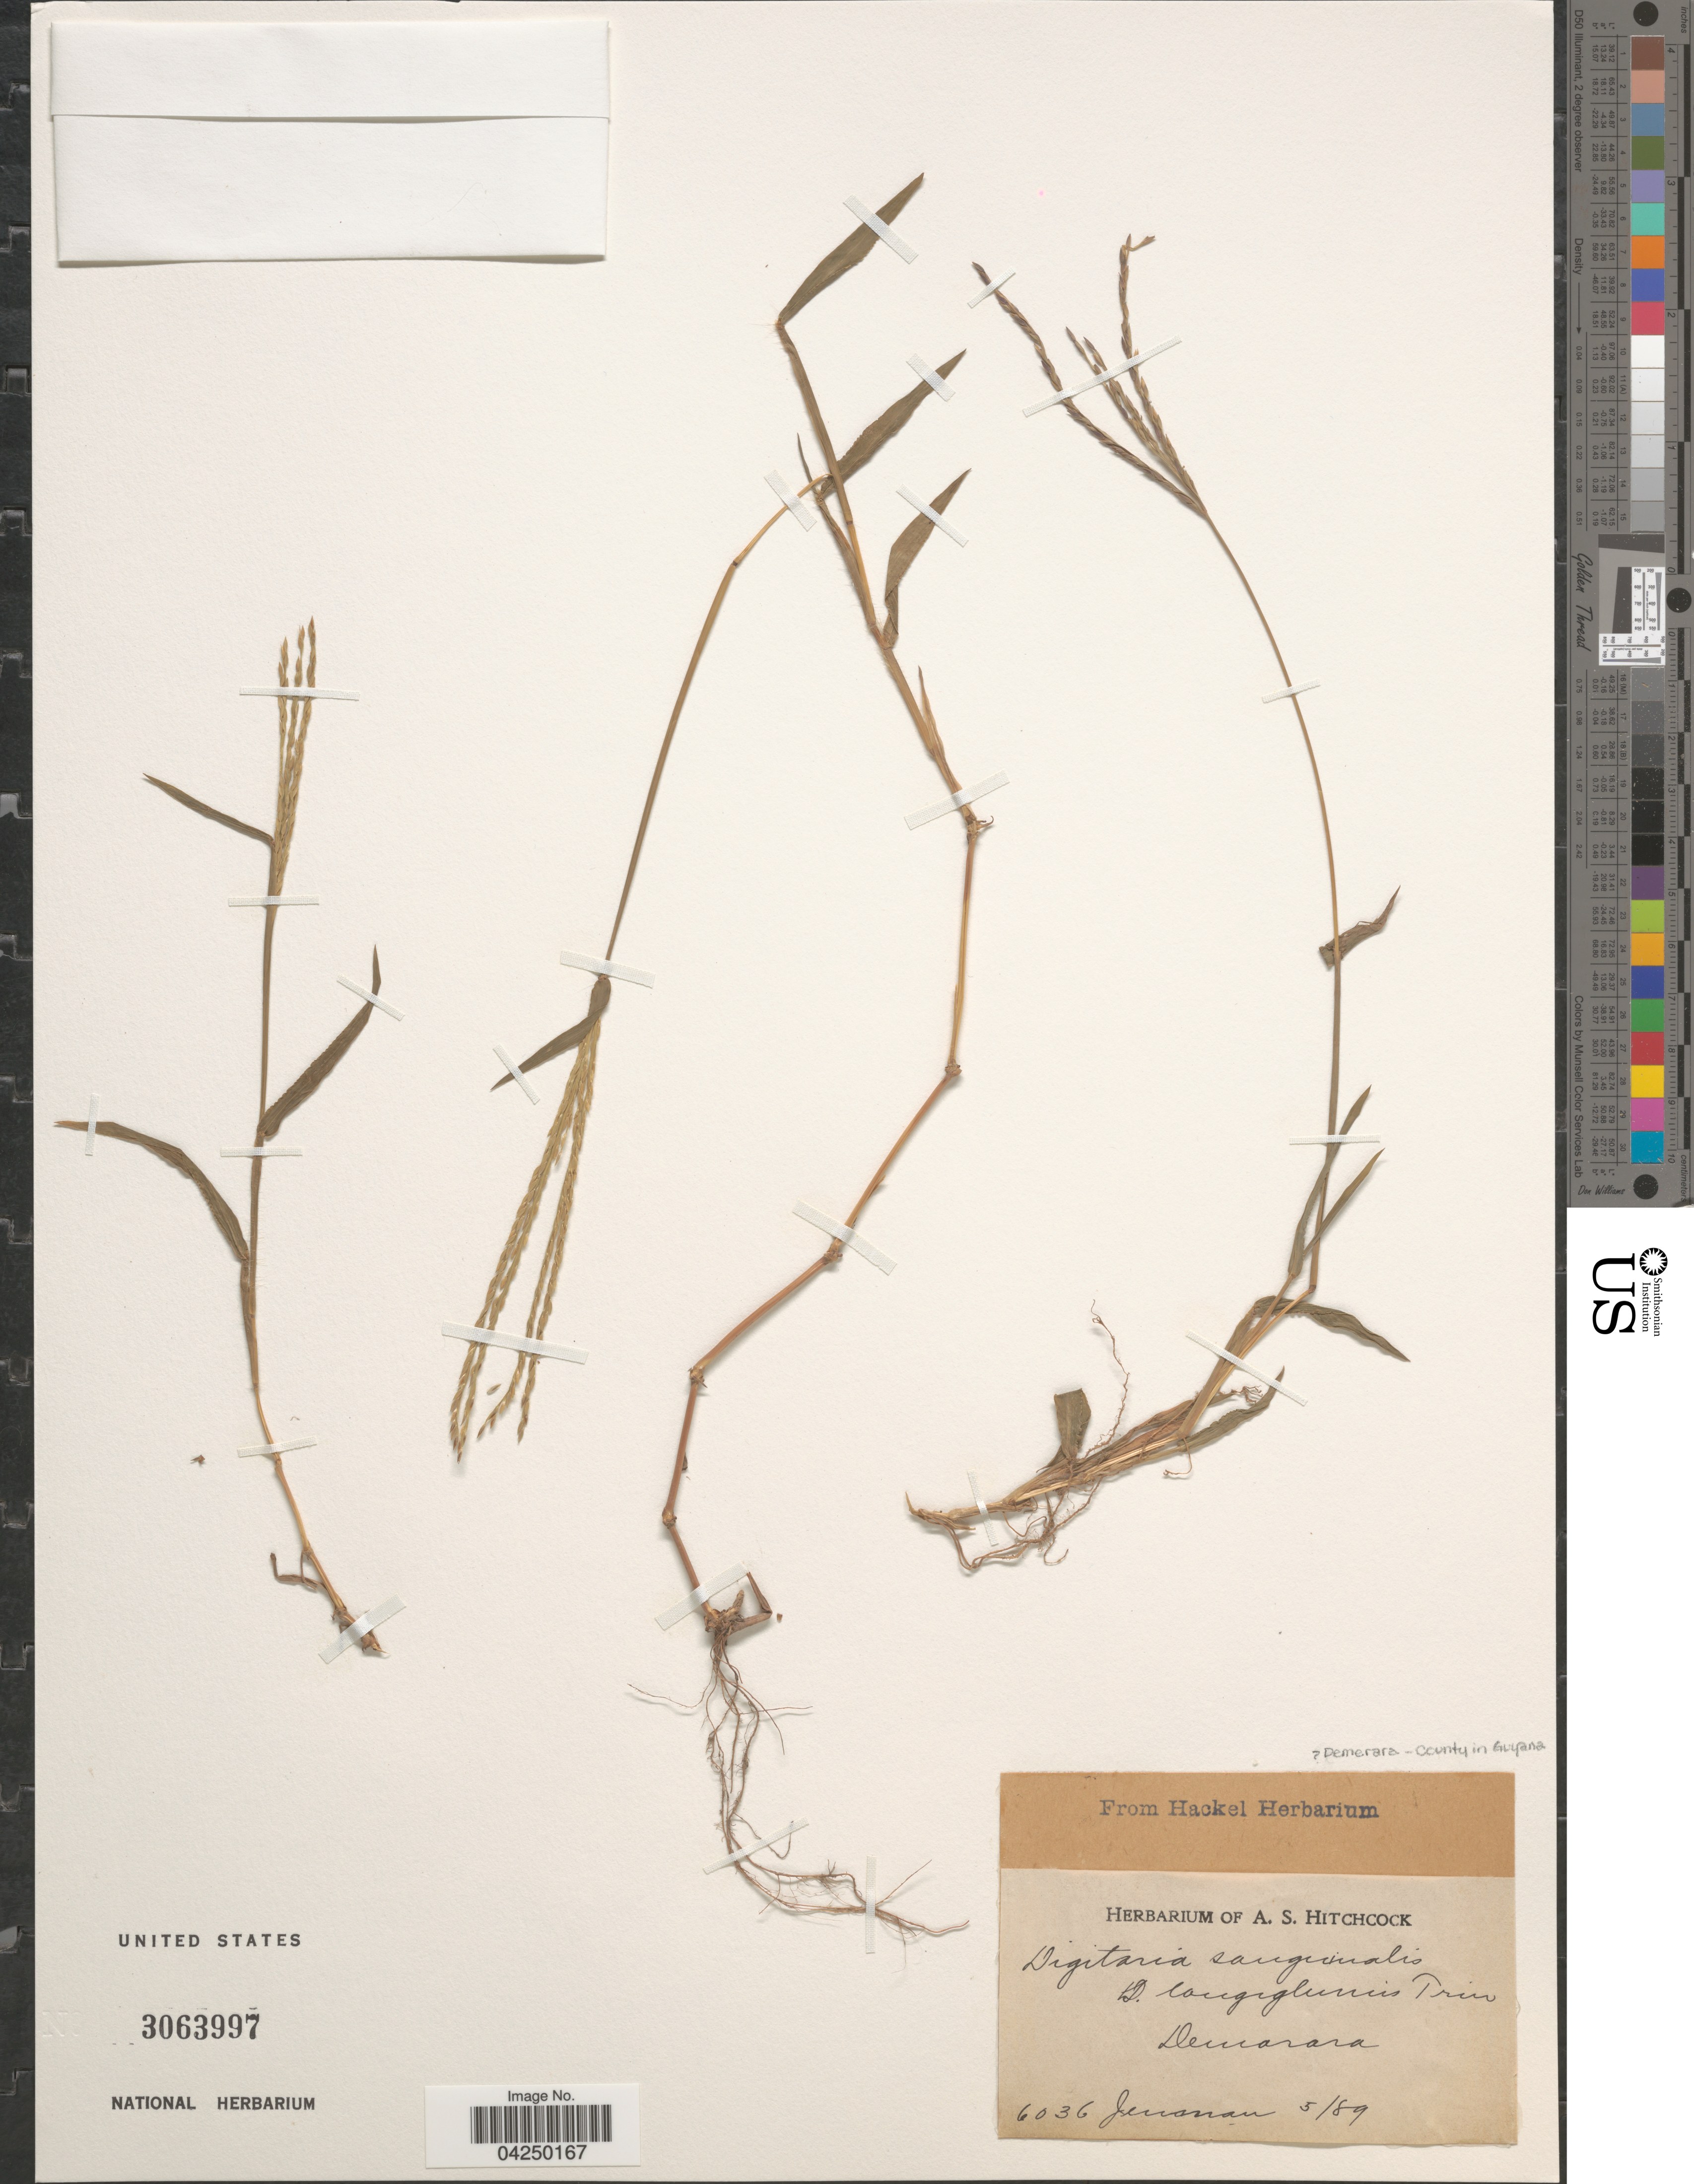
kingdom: Plantae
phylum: Tracheophyta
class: Liliopsida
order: Poales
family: Poaceae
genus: Digitaria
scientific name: Digitaria sanguinalis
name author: (L.) Scop.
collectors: -. Jenman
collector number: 6036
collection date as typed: Transcribed d/m/y: /5/89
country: Guyana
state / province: Demerara-Mahaica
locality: Demerara-County in Guyana. Demerara.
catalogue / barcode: US 3063997